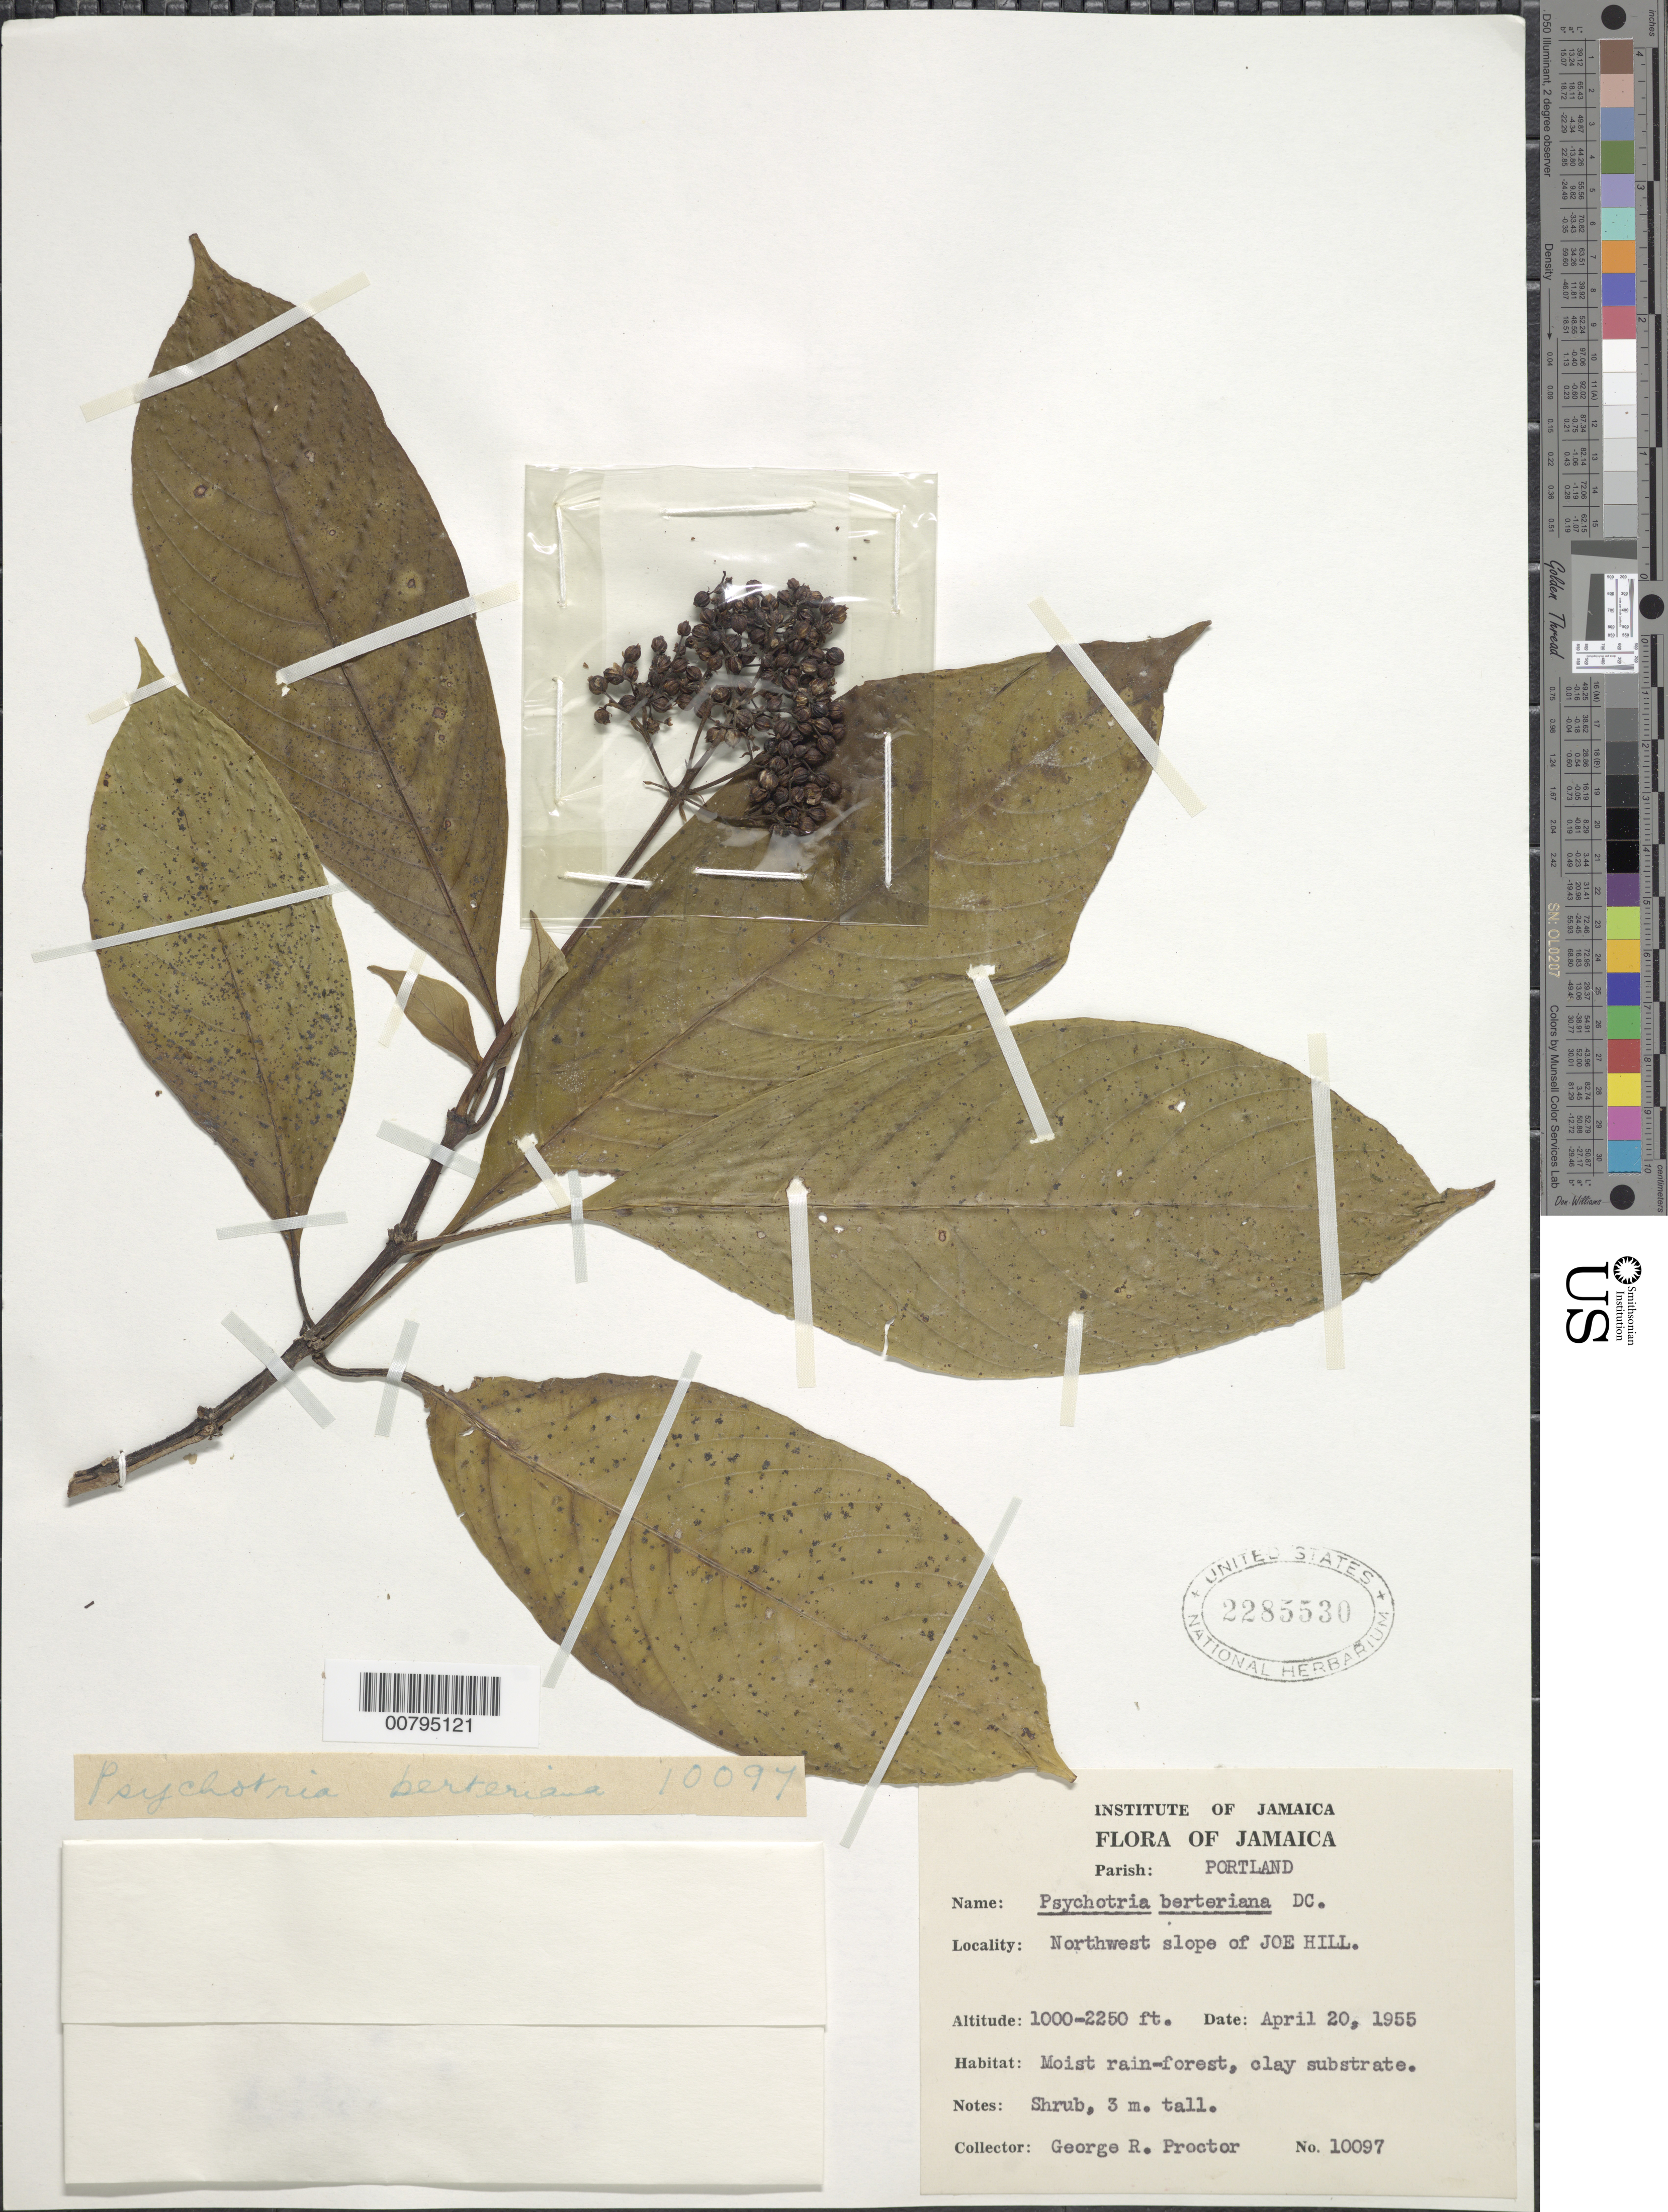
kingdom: Plantae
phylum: Tracheophyta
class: Magnoliopsida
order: Gentianales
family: Rubiaceae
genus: Psychotria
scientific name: Psychotria berteroana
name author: DC.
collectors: G. R. Proctor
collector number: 10097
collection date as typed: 20 Apr 1955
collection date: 1955-04-20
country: Jamaica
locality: Northwest slope of Joe Hill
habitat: Moist rainforest, clay substrate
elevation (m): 305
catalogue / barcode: US 2285530